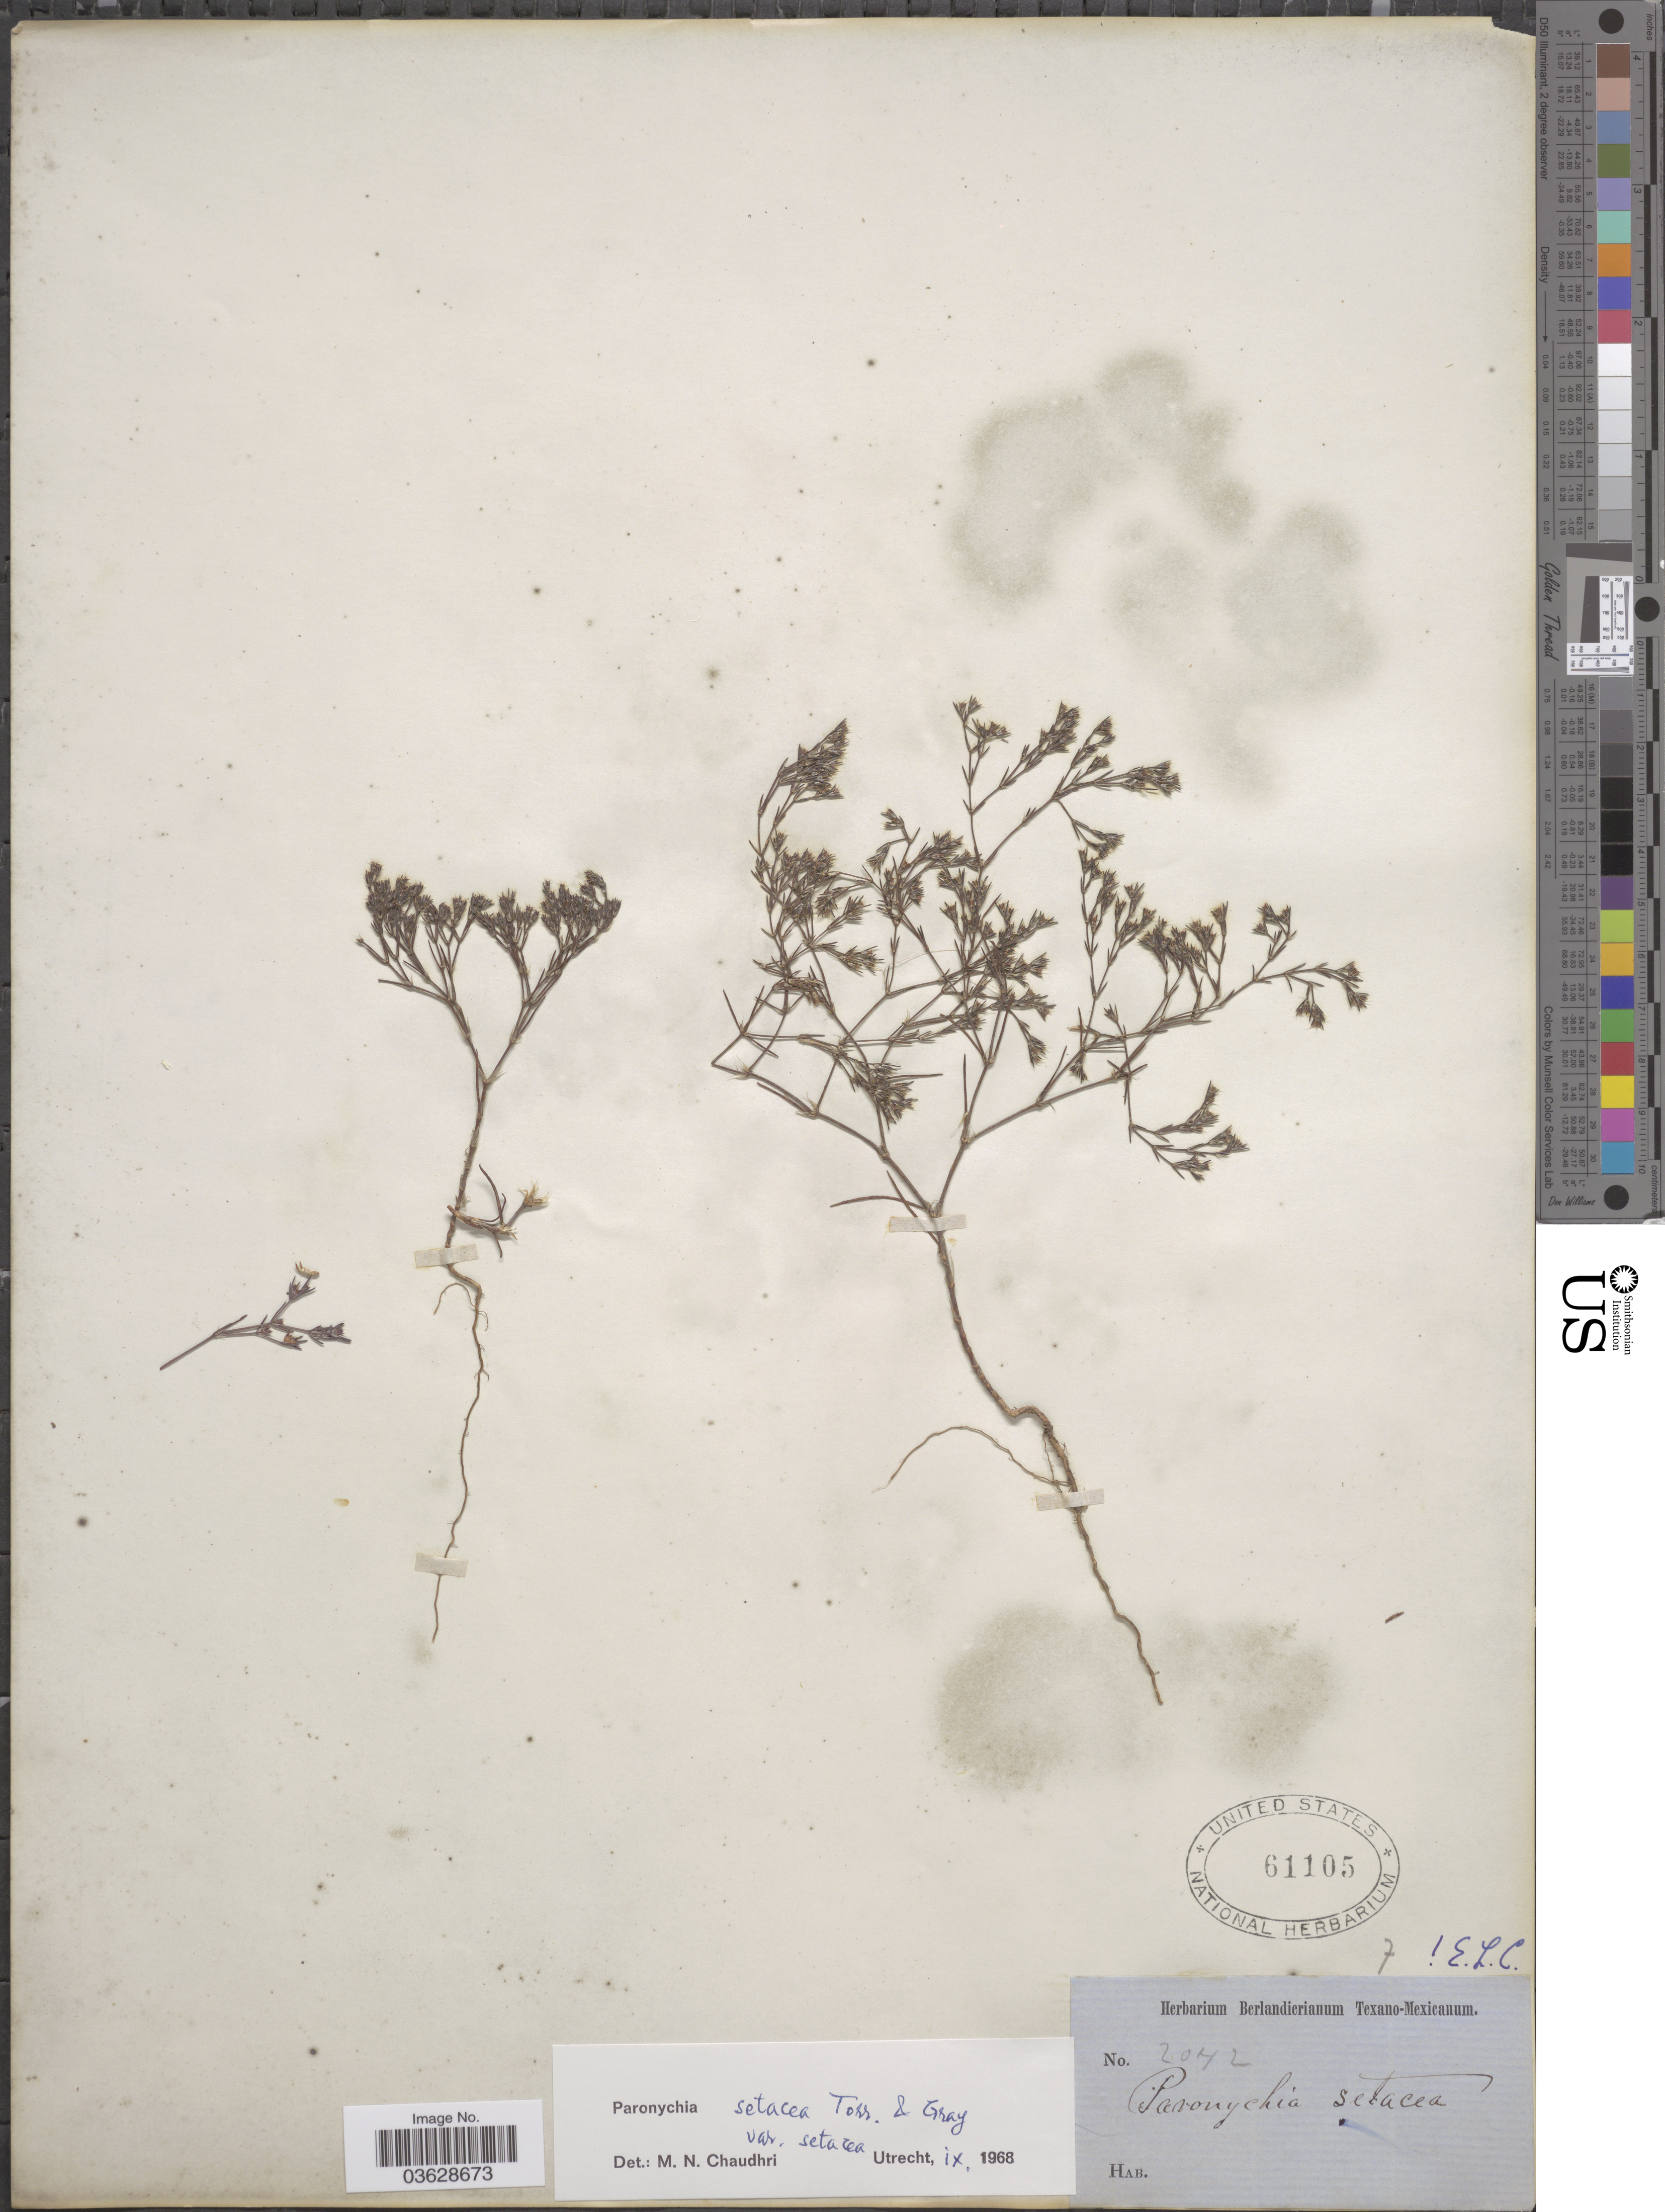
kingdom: Plantae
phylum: Tracheophyta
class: Magnoliopsida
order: Caryophyllales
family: Caryophyllaceae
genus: Paronychia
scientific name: Paronychia setacea var. setacea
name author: Torr. & A. Gray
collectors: ex Herb. Berlandierianum Texano-Mexicanum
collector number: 2072*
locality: Texano-Mexicanum.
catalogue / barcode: US 61105